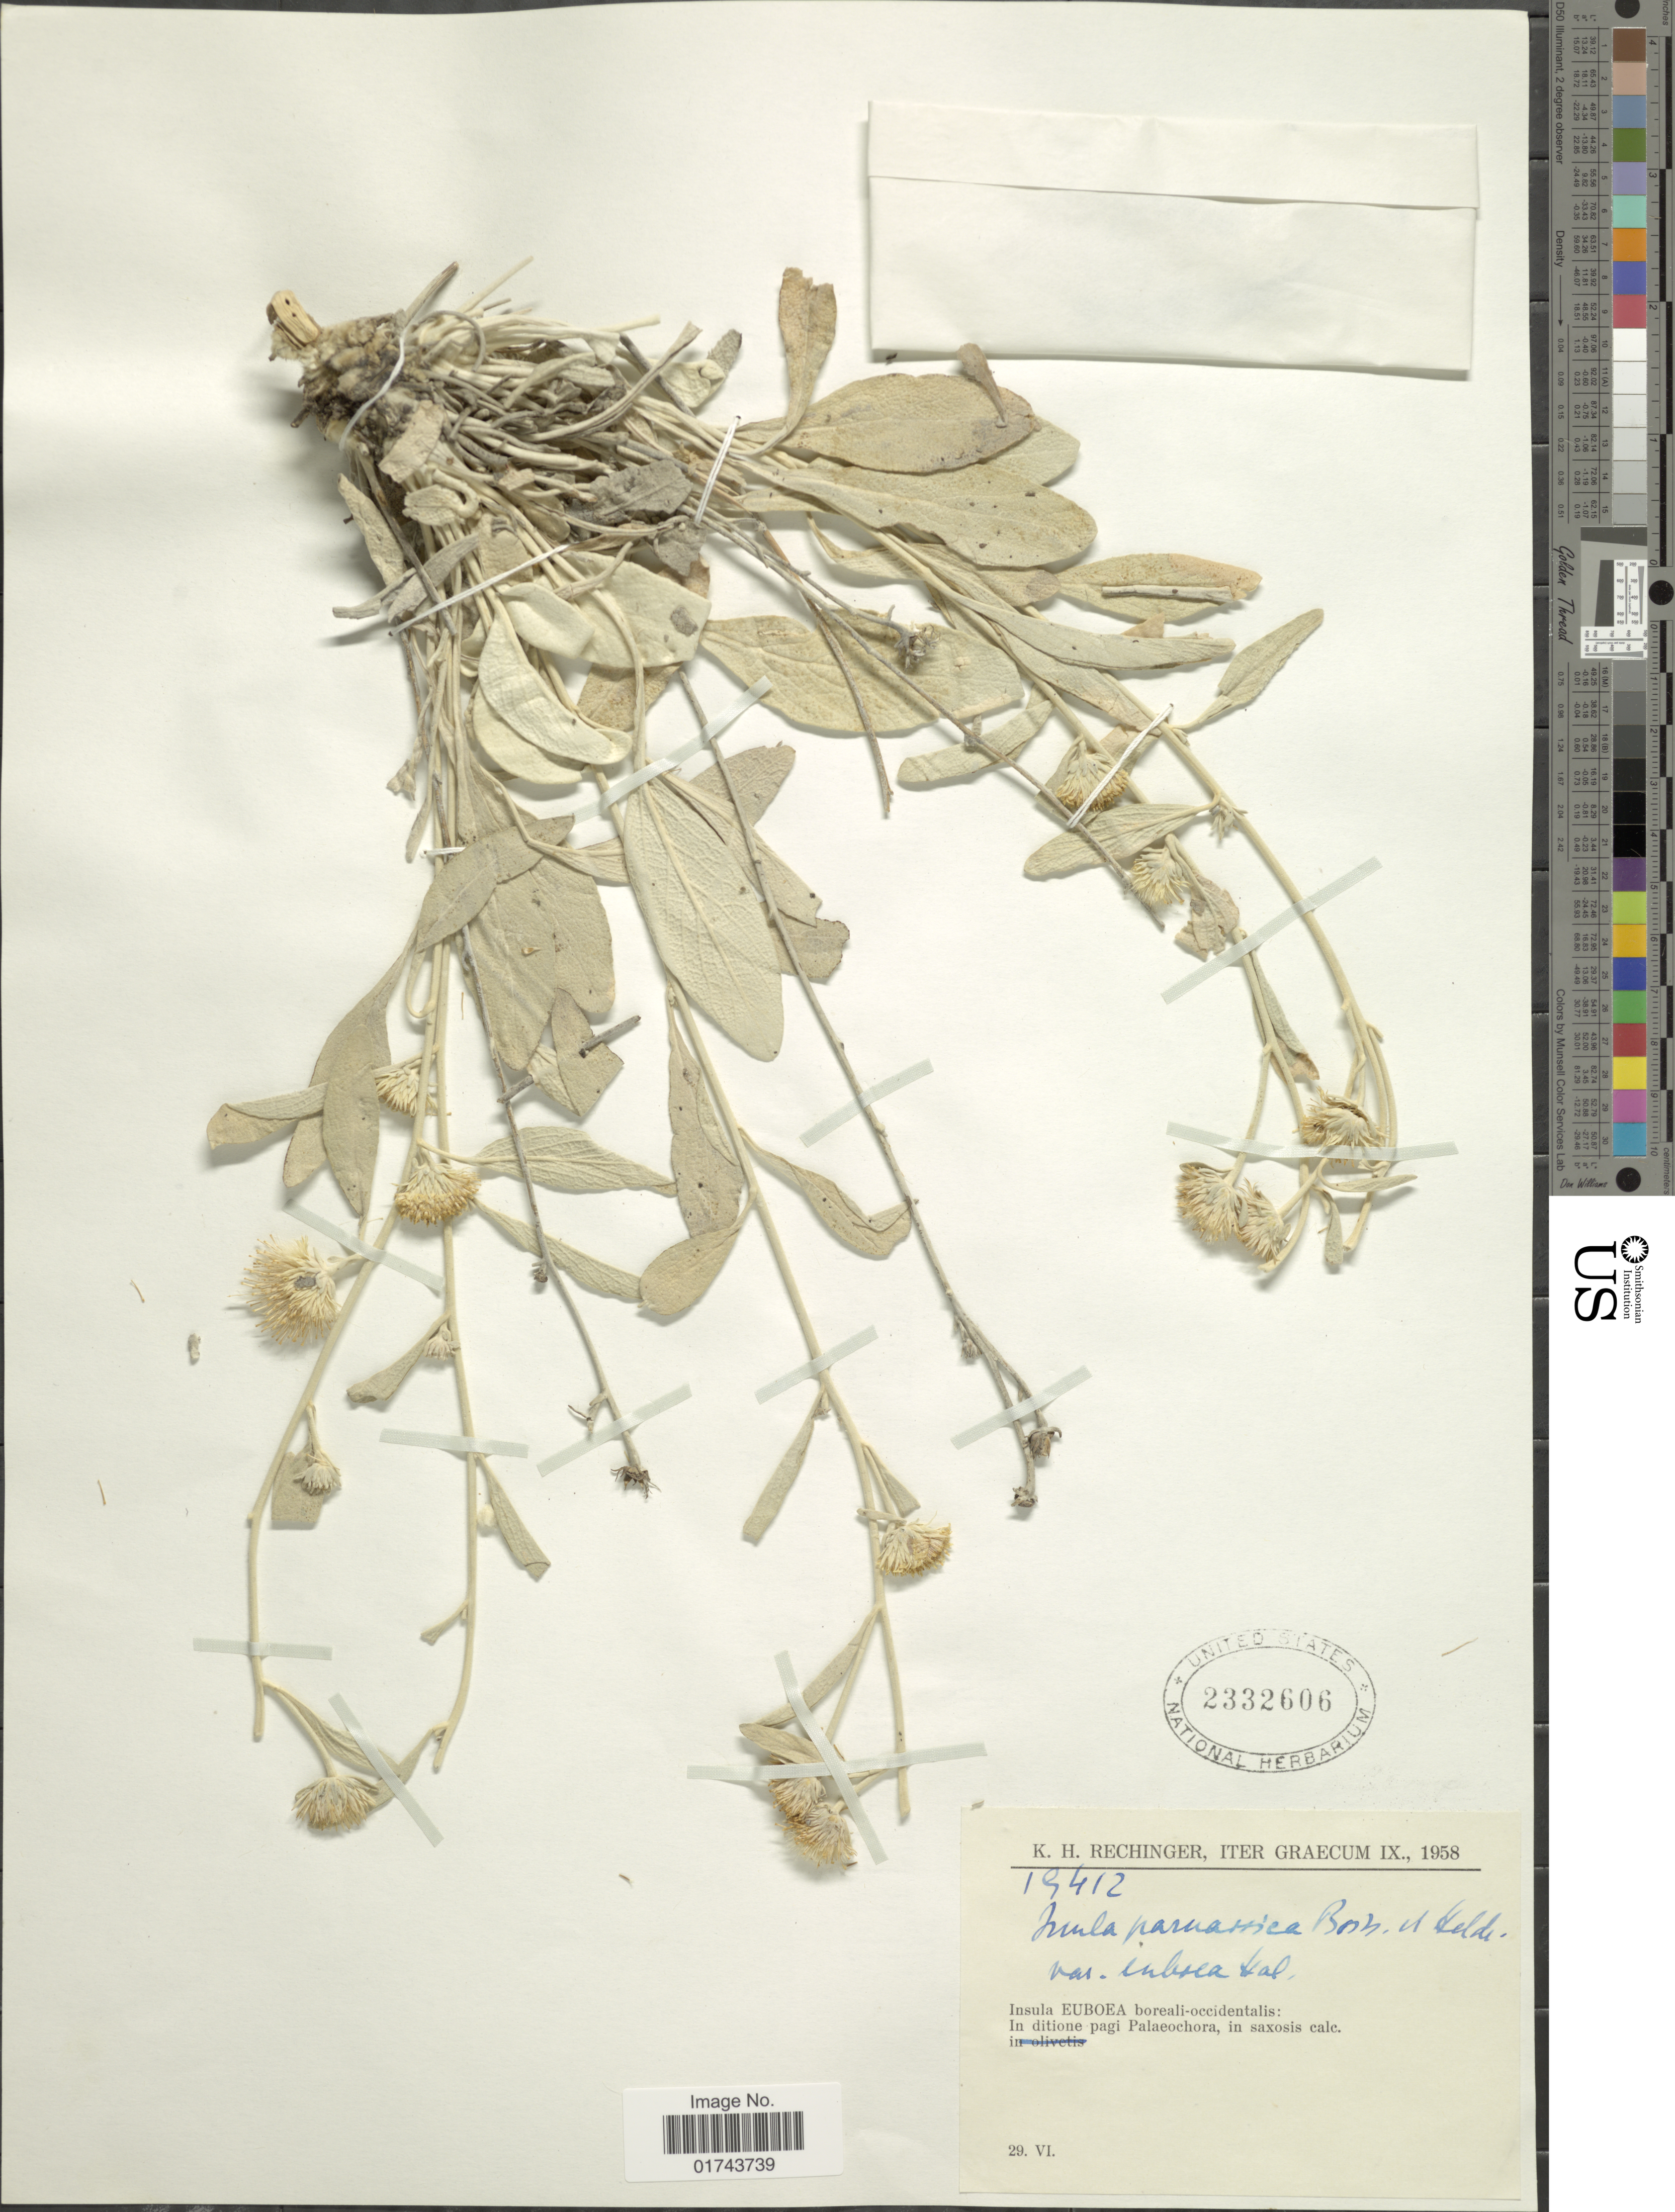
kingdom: Plantae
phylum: Tracheophyta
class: Magnoliopsida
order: Asterales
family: Asteraceae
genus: Inula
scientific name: Inula parnassica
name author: Boiss. & Heldr.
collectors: K. H. Rechinger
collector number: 19412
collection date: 1958-05-09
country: Greece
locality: Insula Euboea boreali-occidentalis: in ditione pagi Palaeochora, in saxosis calc.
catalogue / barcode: US 2332606